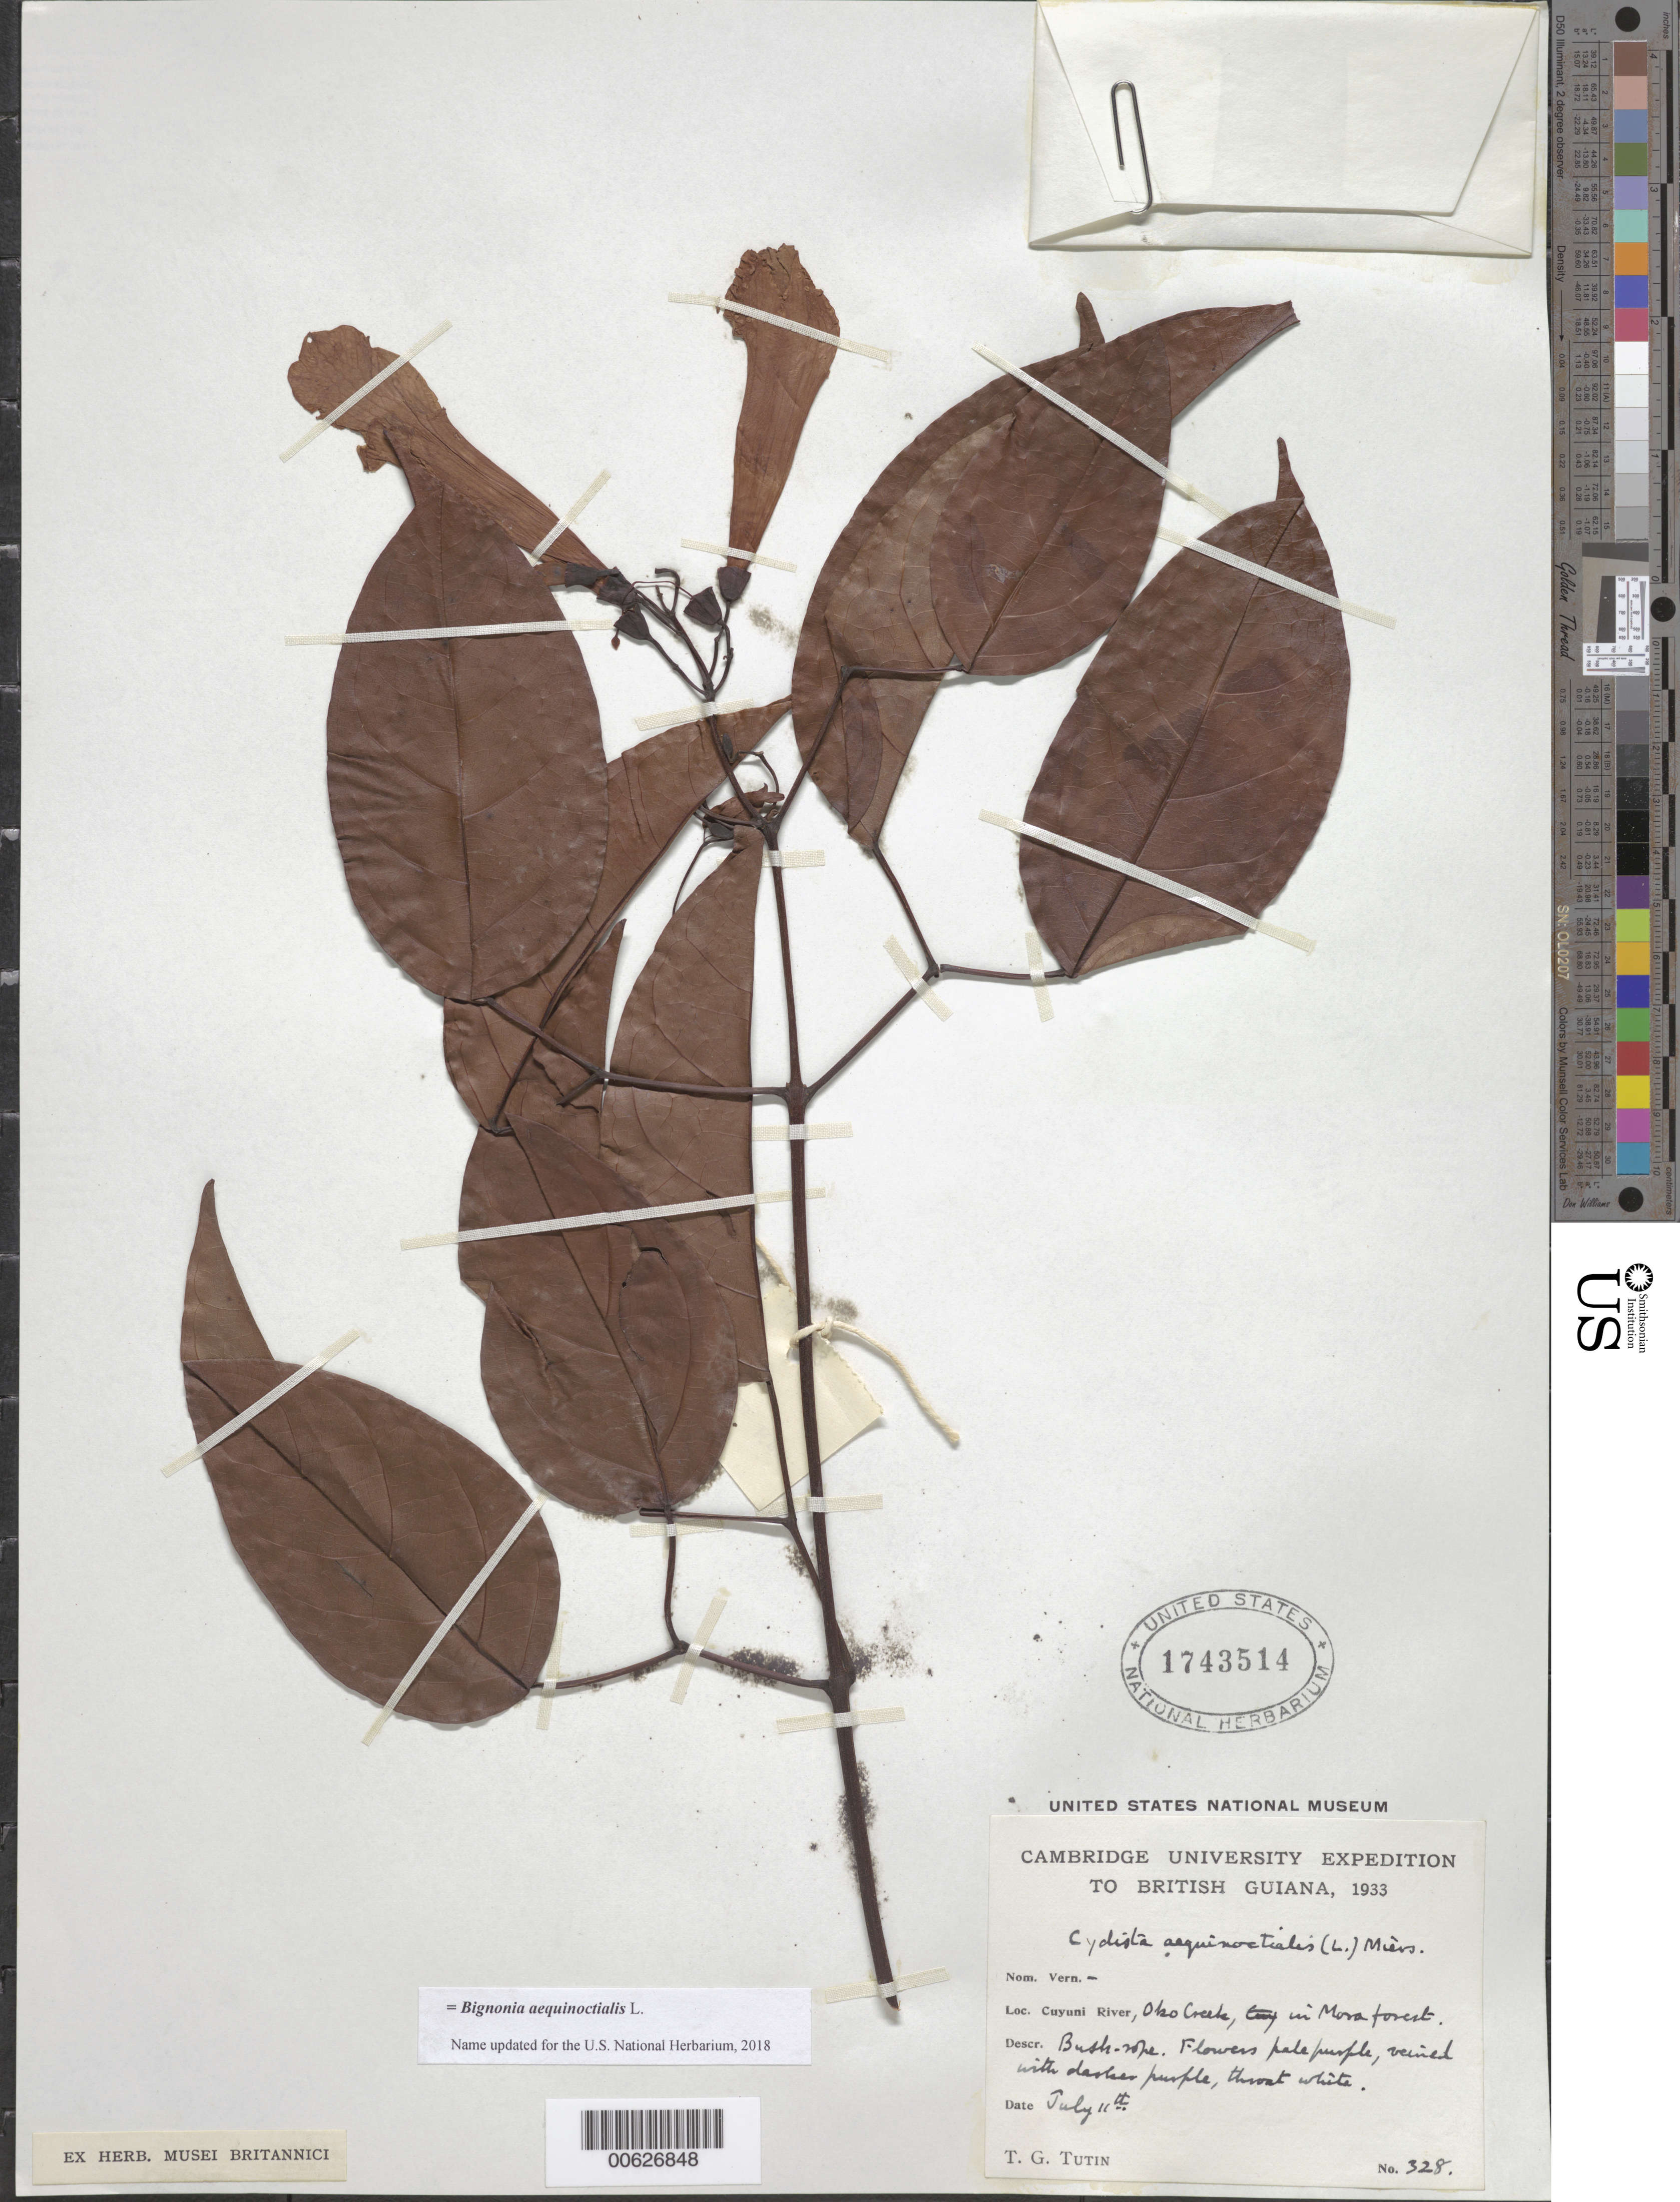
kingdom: Plantae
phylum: Tracheophyta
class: Magnoliopsida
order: Lamiales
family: Bignoniaceae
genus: Bignonia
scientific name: Bignonia aequinoctialis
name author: L.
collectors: T. G. Tutin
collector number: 328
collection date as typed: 11-Jul-33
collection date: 1933-07-11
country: Guyana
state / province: Cuyuni-Mazaruni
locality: Oko Creek, Cuyuni R.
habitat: Mora forest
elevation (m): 91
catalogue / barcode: US 1743514